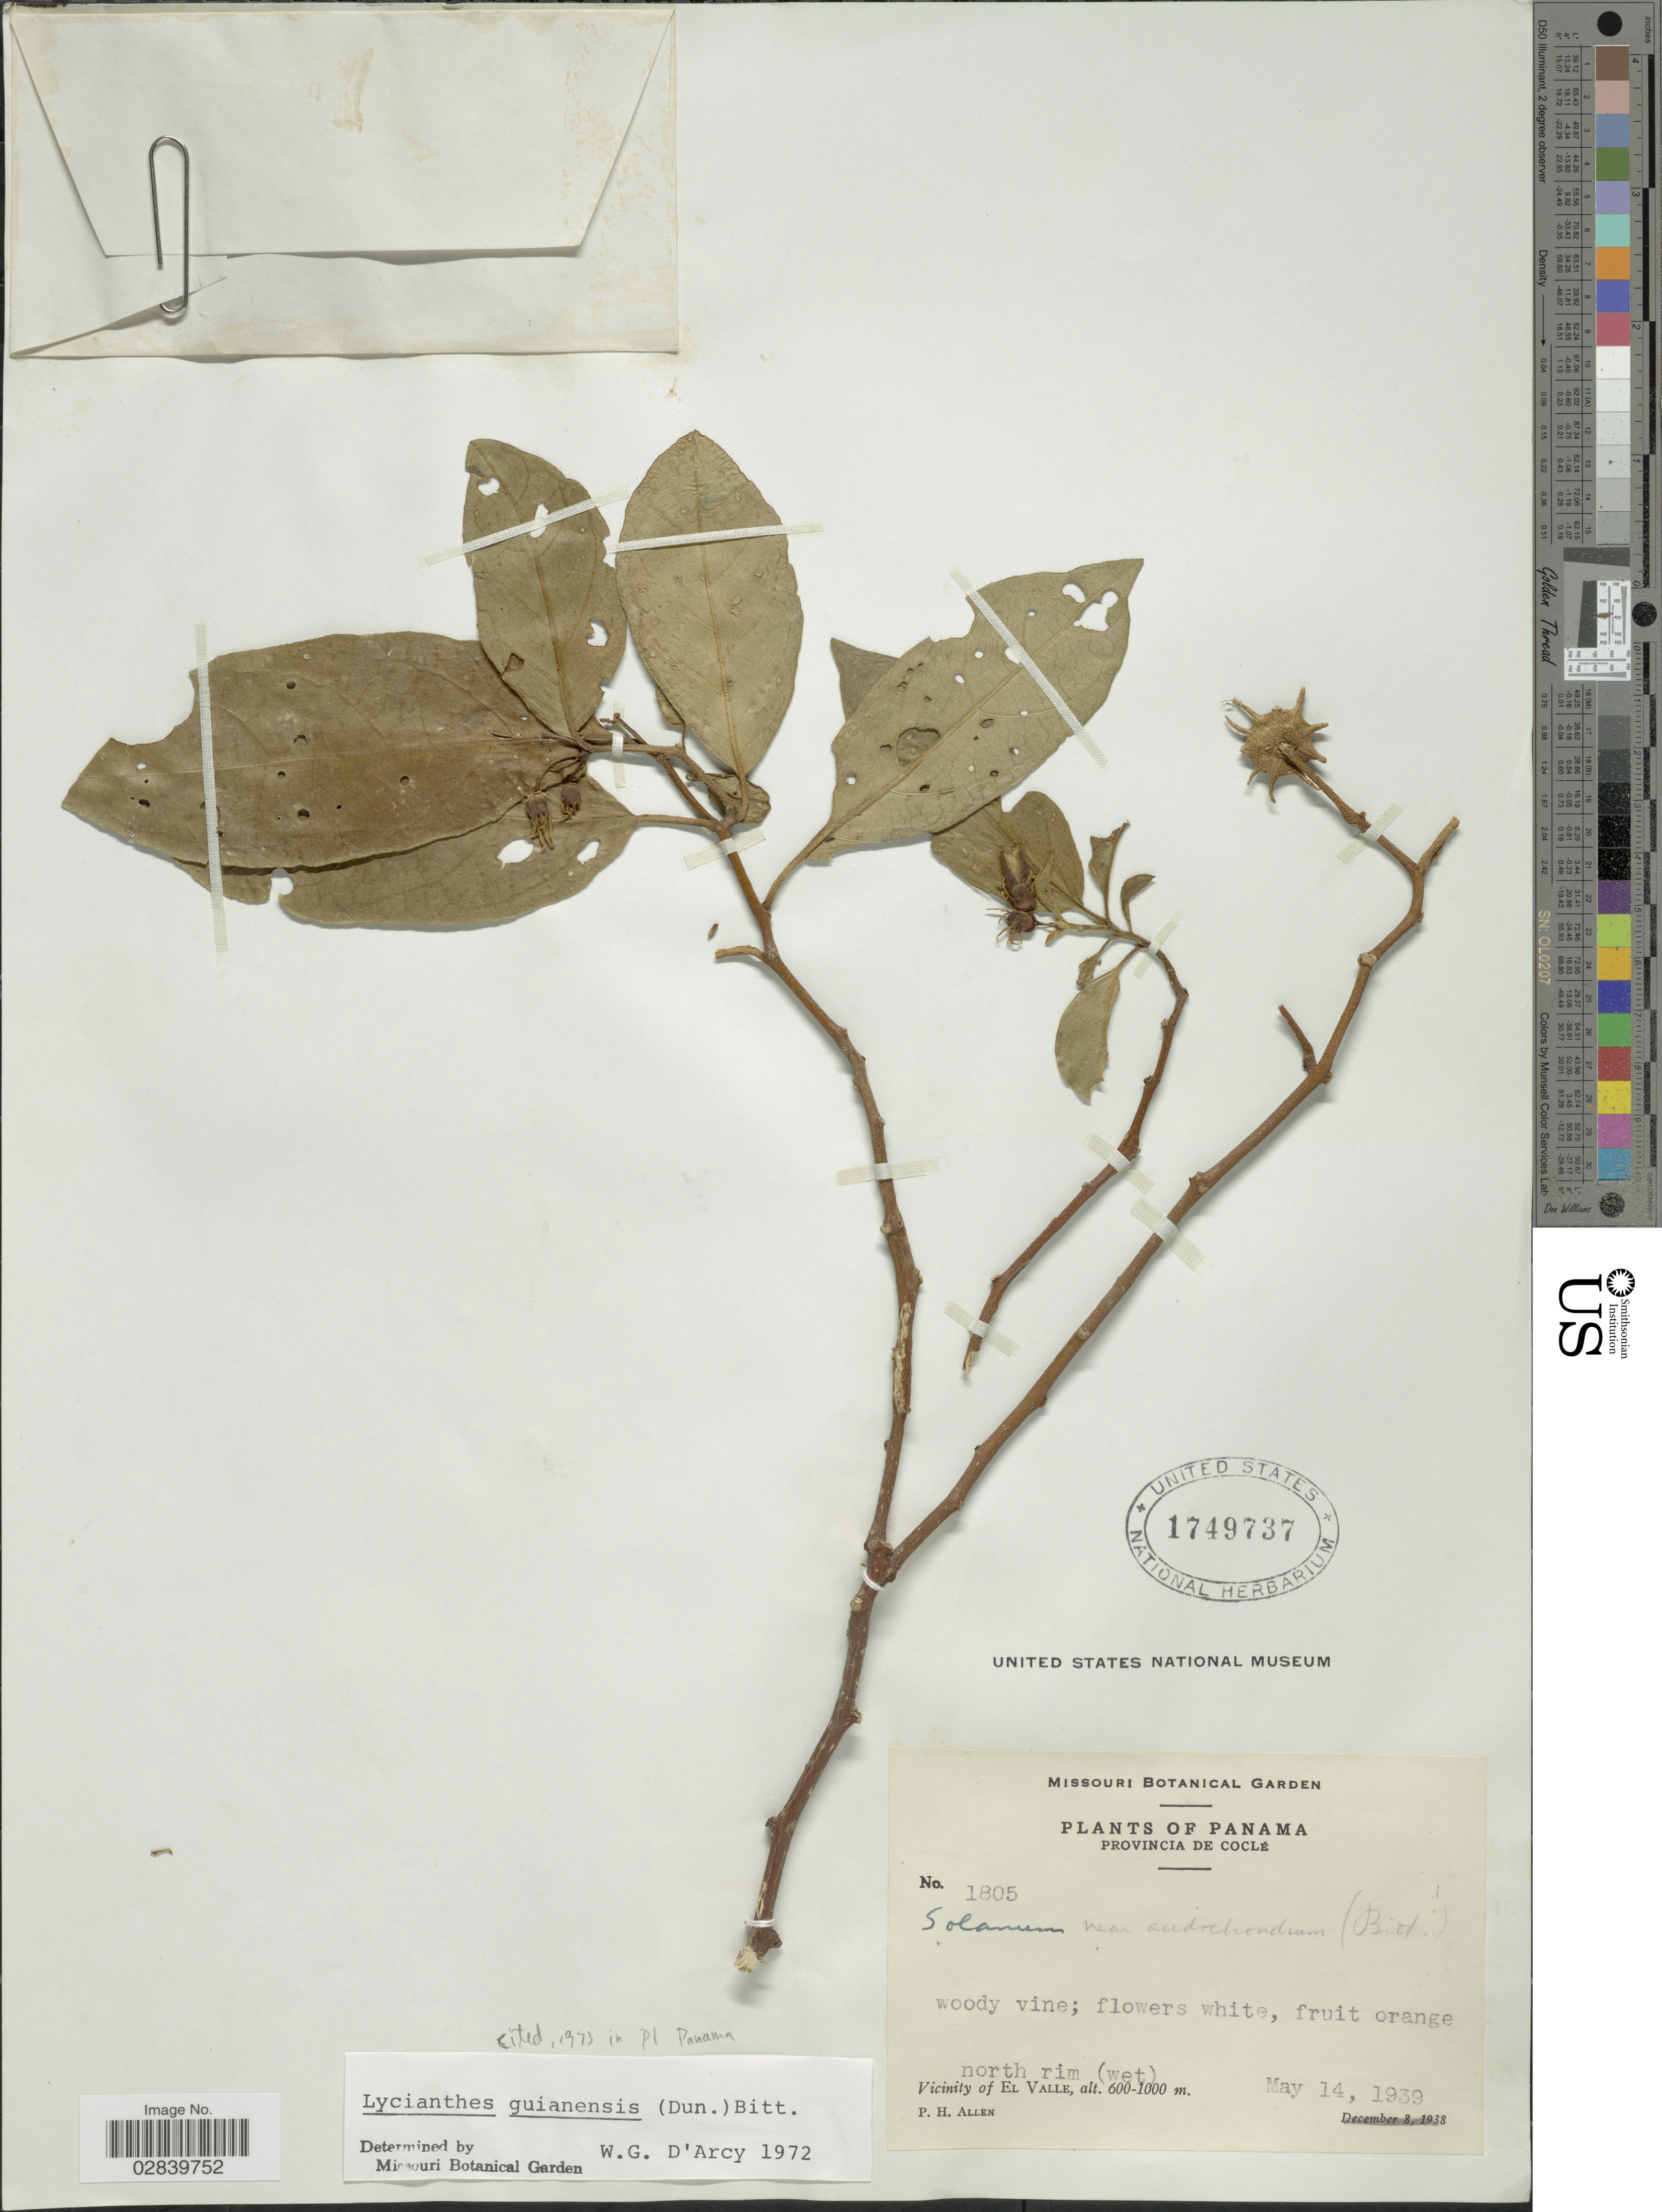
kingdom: Plantae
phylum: Tracheophyta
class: Magnoliopsida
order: Solanales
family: Solanaceae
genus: Lycianthes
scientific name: Lycianthes guianensis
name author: (Dunal) Bitter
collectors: P. H. Allen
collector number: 1805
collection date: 1939-05-14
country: Panama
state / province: Coclé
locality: North rim (wet). Vicinity of El Valle.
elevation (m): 600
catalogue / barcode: US 1749737